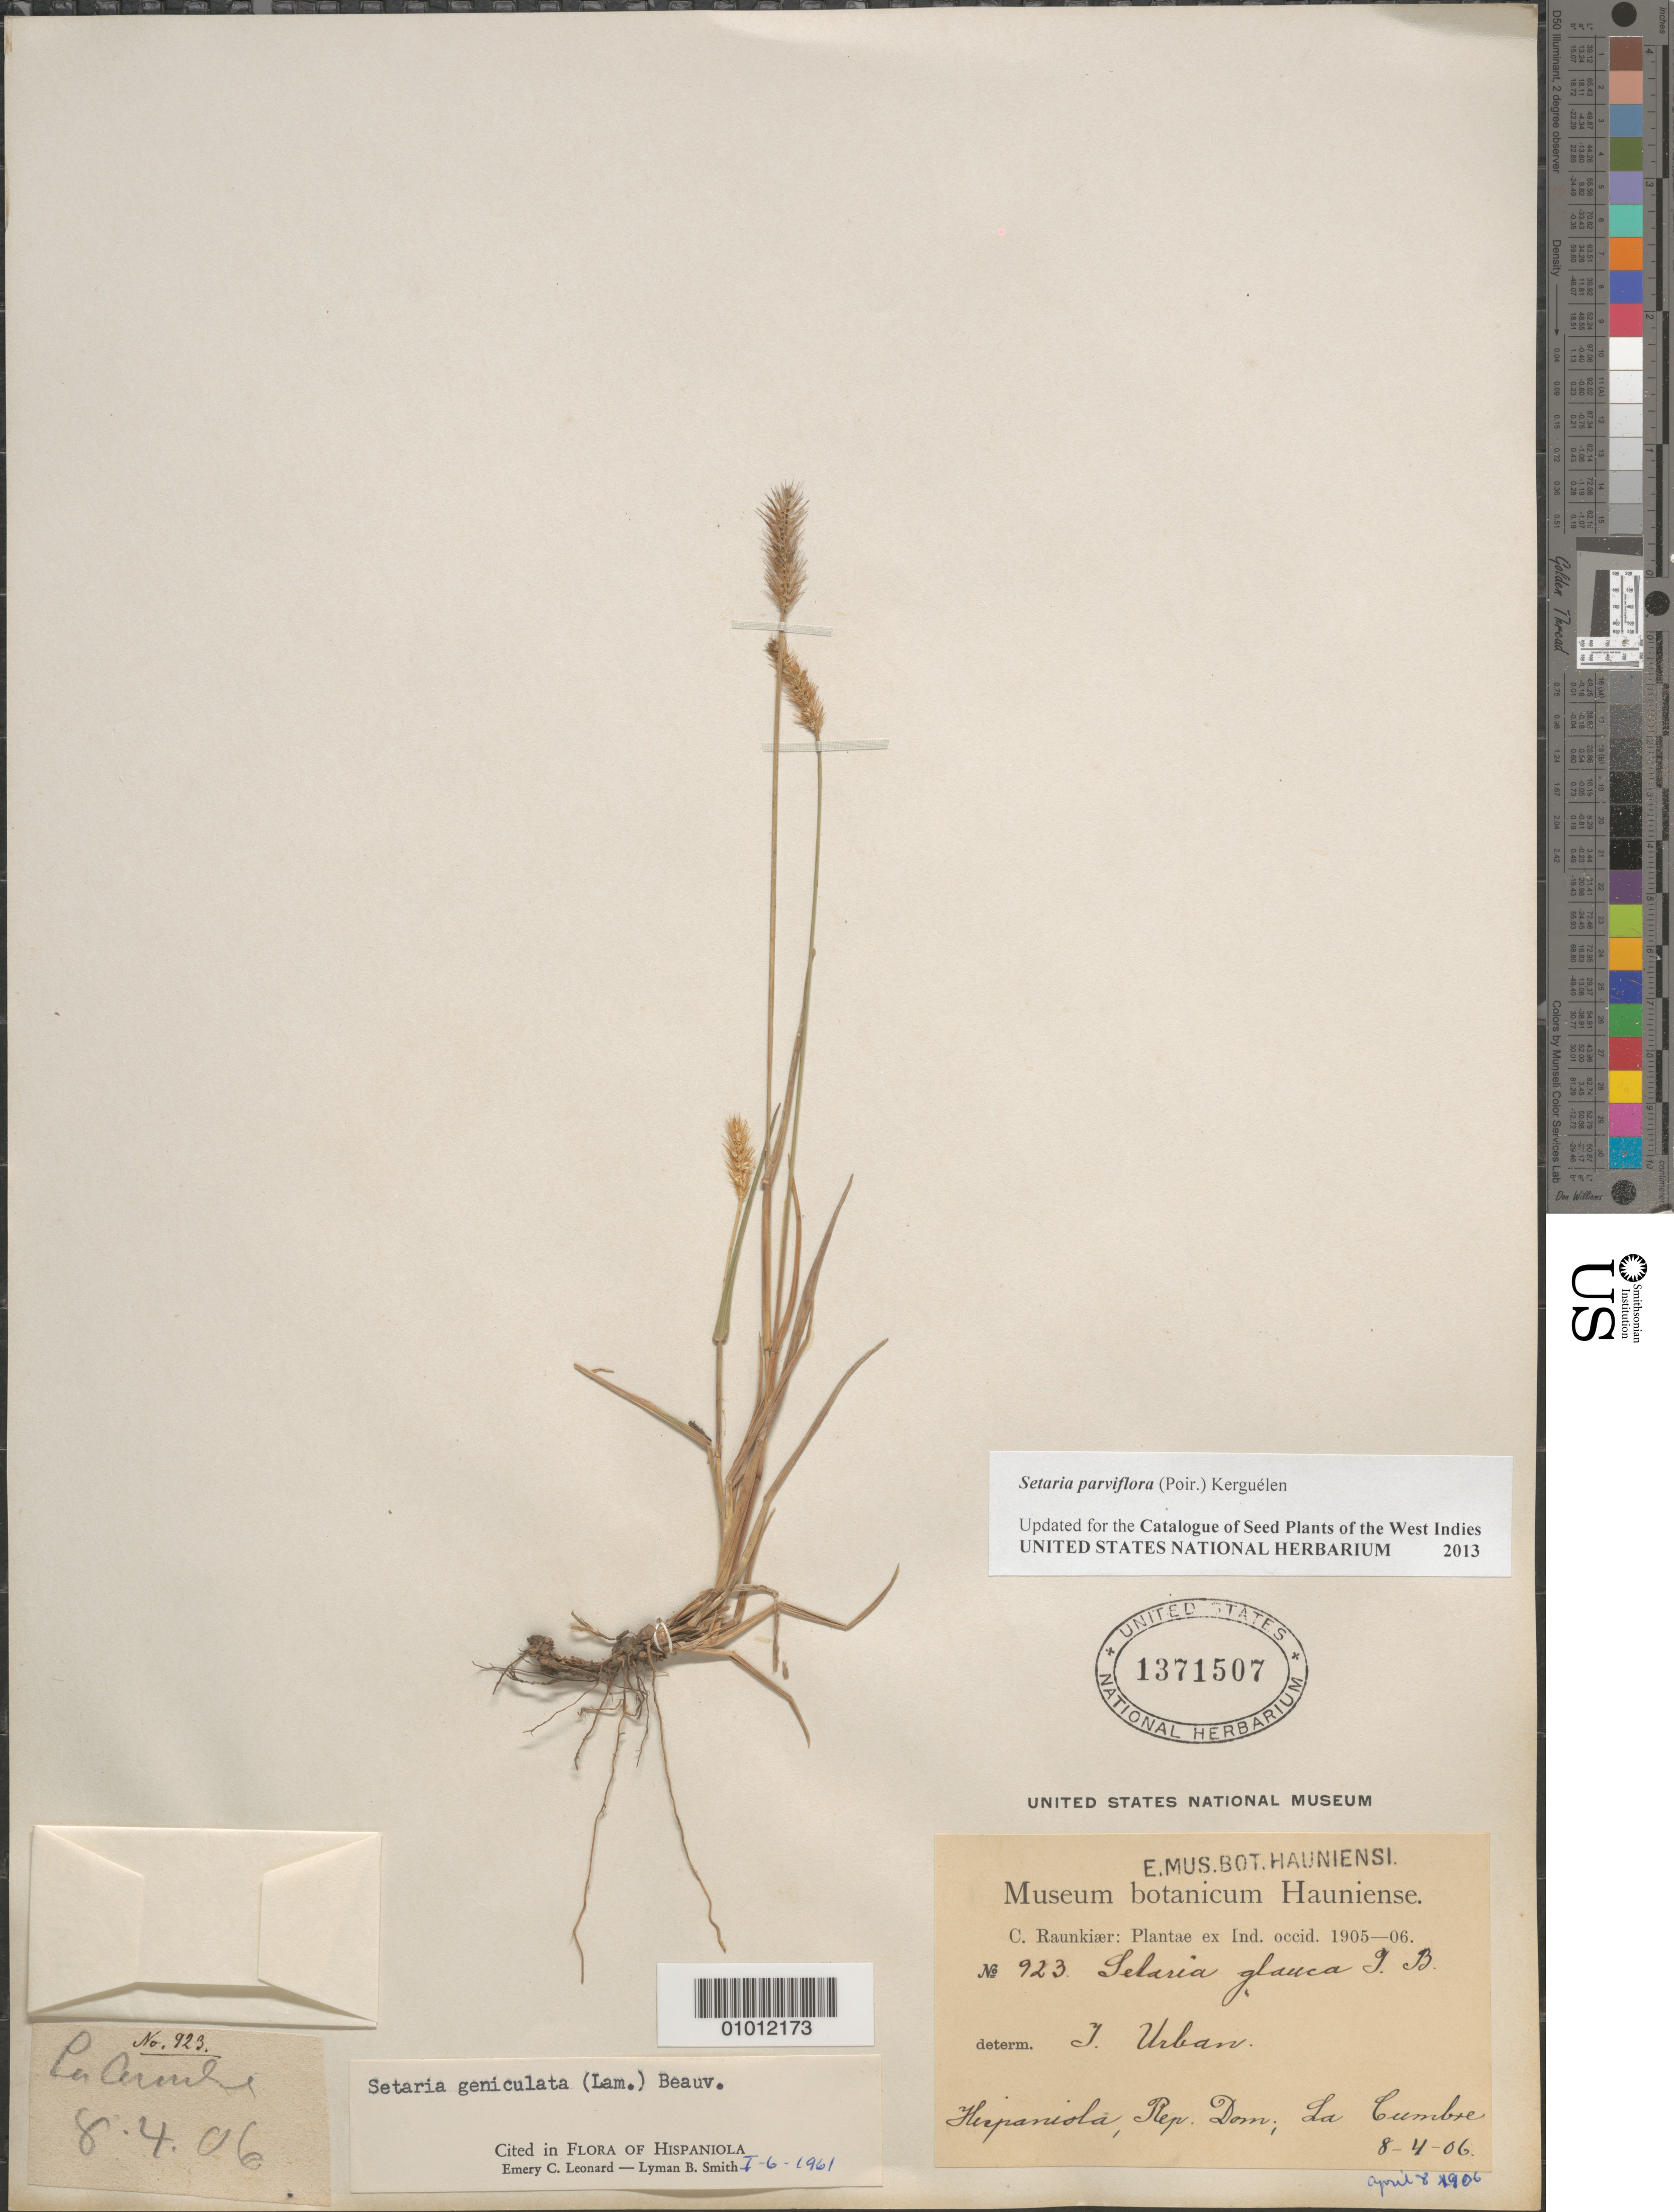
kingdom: Plantae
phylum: Tracheophyta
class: Liliopsida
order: Poales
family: Poaceae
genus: Setaria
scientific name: Setaria parviflora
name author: (Poir.) Kerguélen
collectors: C. C. Raunkiaer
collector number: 923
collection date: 1906-04-08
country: Dominican Republic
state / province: Puerto Plata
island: Hispaniola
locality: La Cumbre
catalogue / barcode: US 1371507